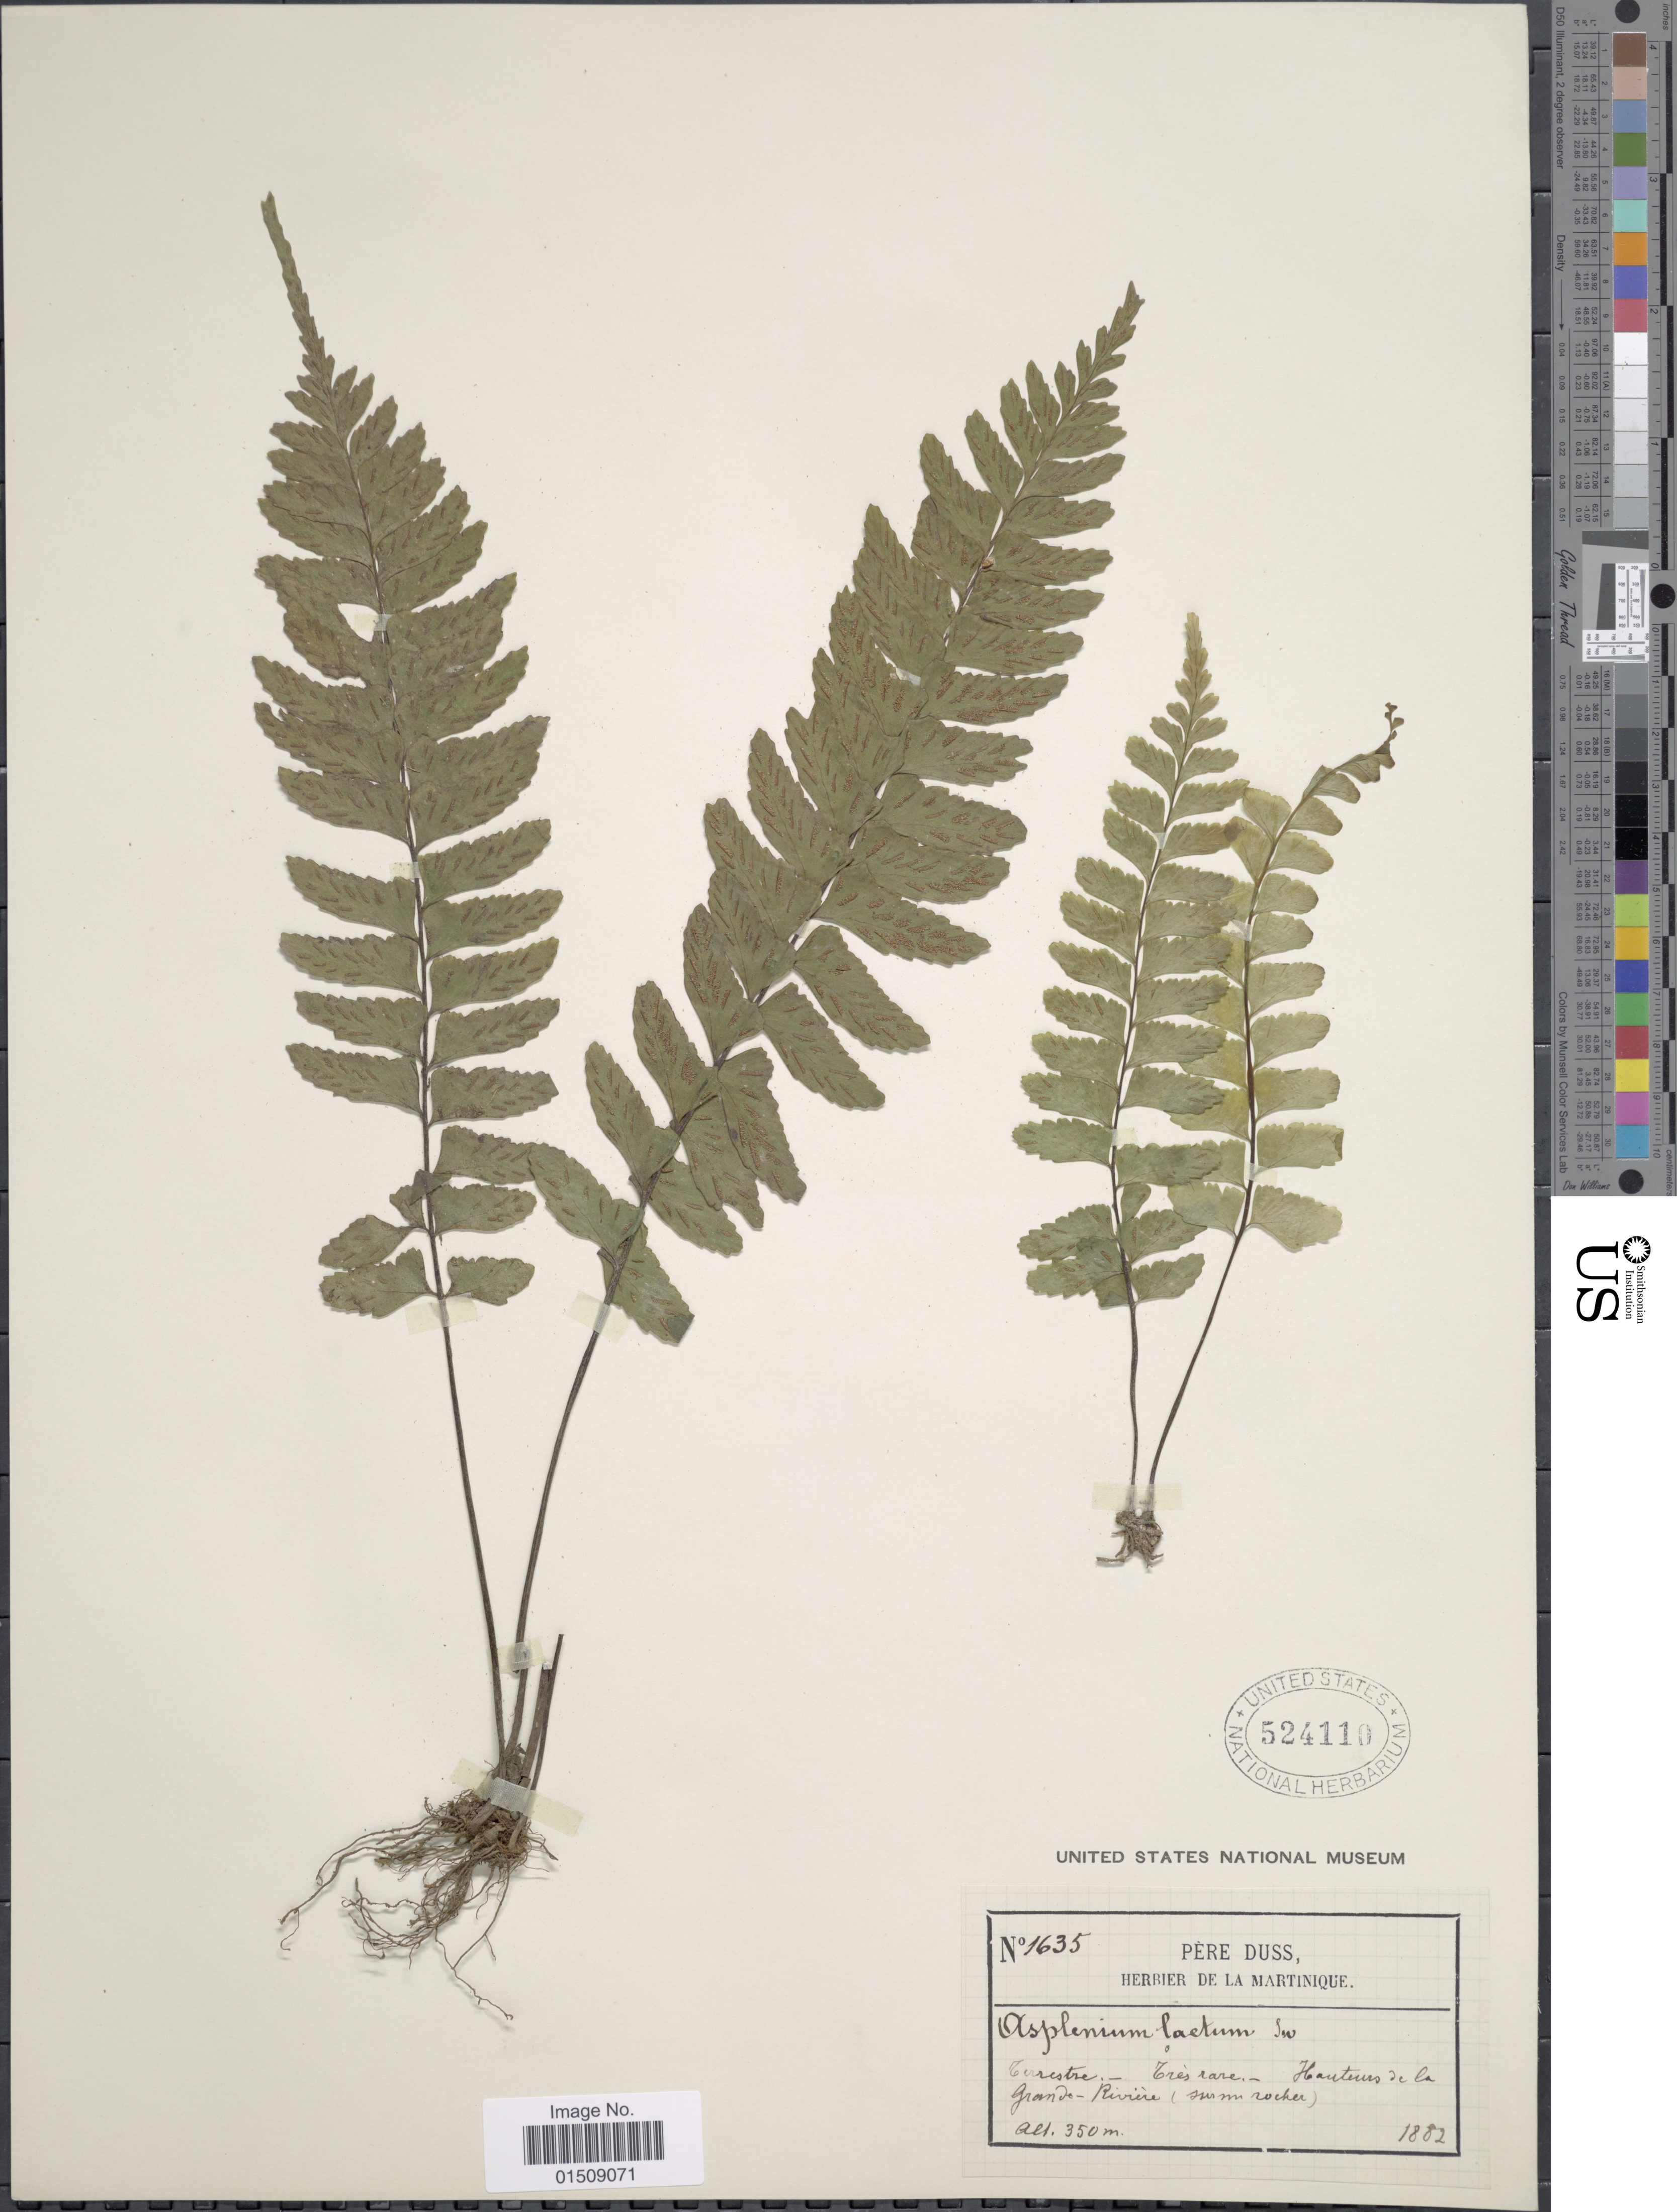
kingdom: Plantae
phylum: Tracheophyta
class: Polypodiopsida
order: Polypodiales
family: Aspleniaceae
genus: Asplenium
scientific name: Asplenium laetum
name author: Sw.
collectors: Père Duss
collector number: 1635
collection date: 1882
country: Martinique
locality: Terrestre - Tres rare - Hauteurs de la Grande-Rivierè (Sur un rocher)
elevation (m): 350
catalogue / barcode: US 524110